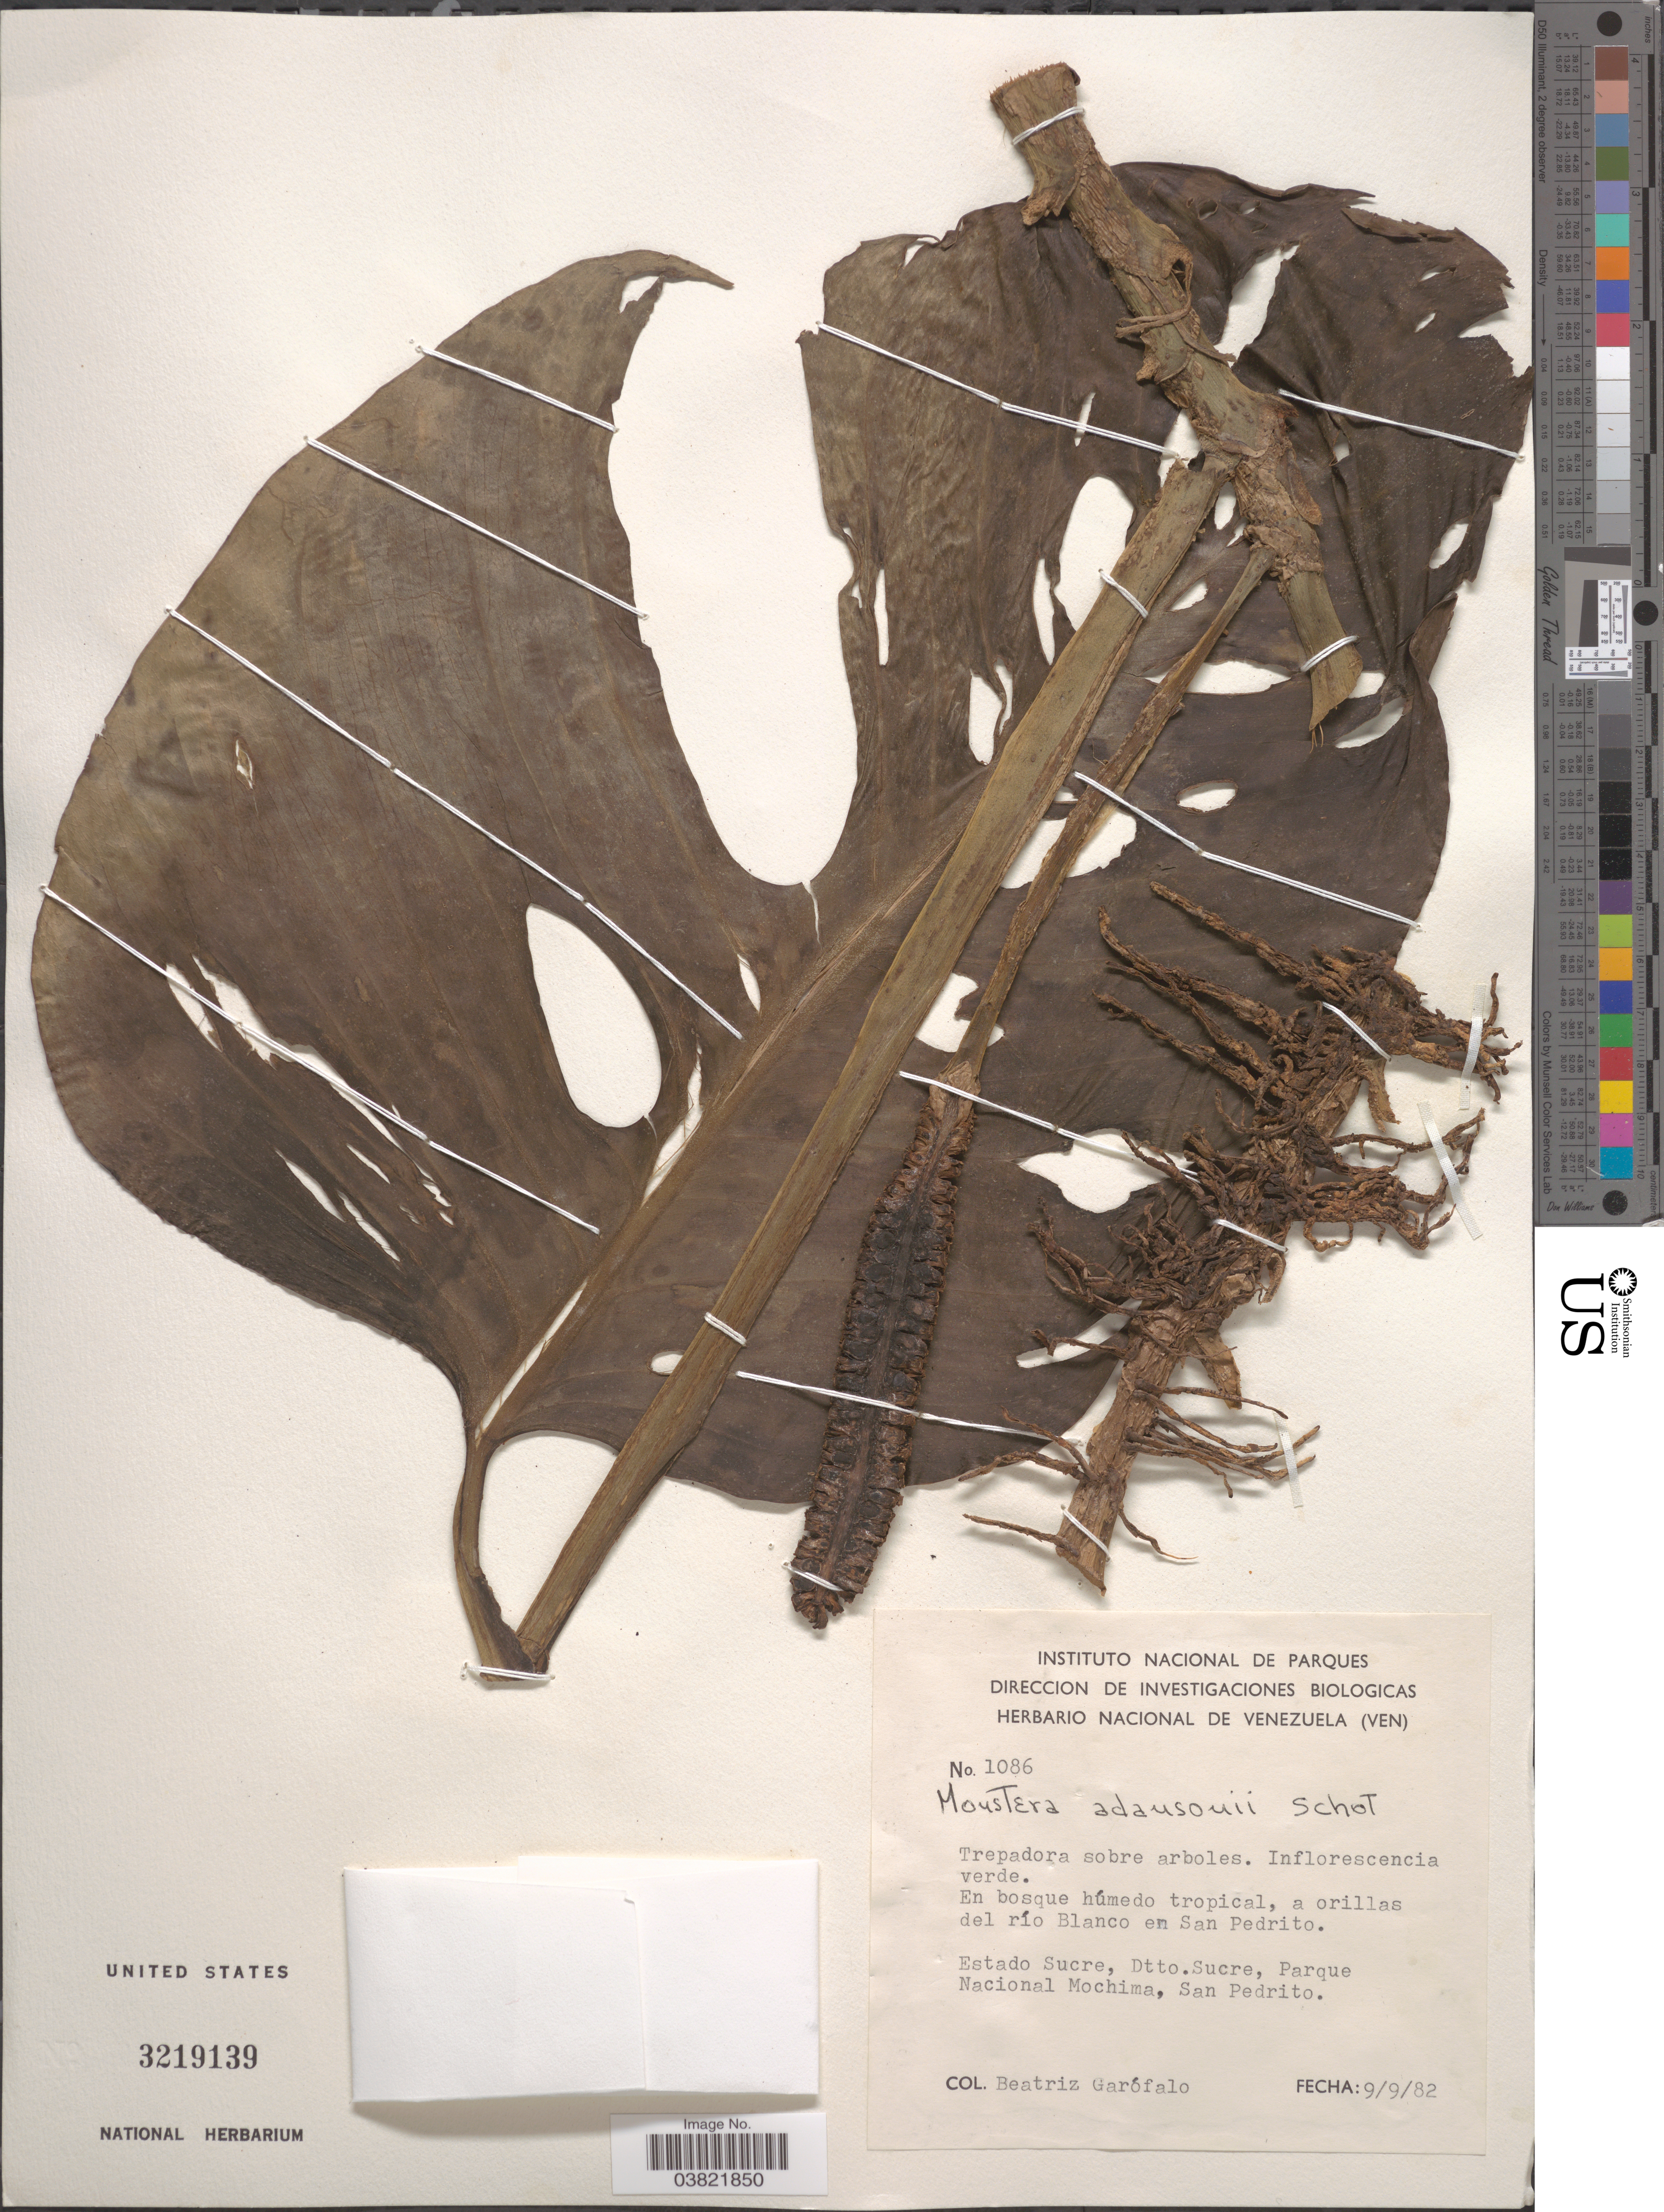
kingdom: Plantae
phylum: Tracheophyta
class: Liliopsida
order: Alismatales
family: Araceae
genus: Monstera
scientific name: Monstera adansonii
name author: Schott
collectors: B. Garofalo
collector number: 1086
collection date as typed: Transcribed d/m/y: 9/9/82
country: Venezuela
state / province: Sucre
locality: En bosque húmedo tropical, a orillas del río Blanco en San Pedrito. Dtto. Sucre, Parque Nacional Mochima, San Pedrito.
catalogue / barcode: US 3219139